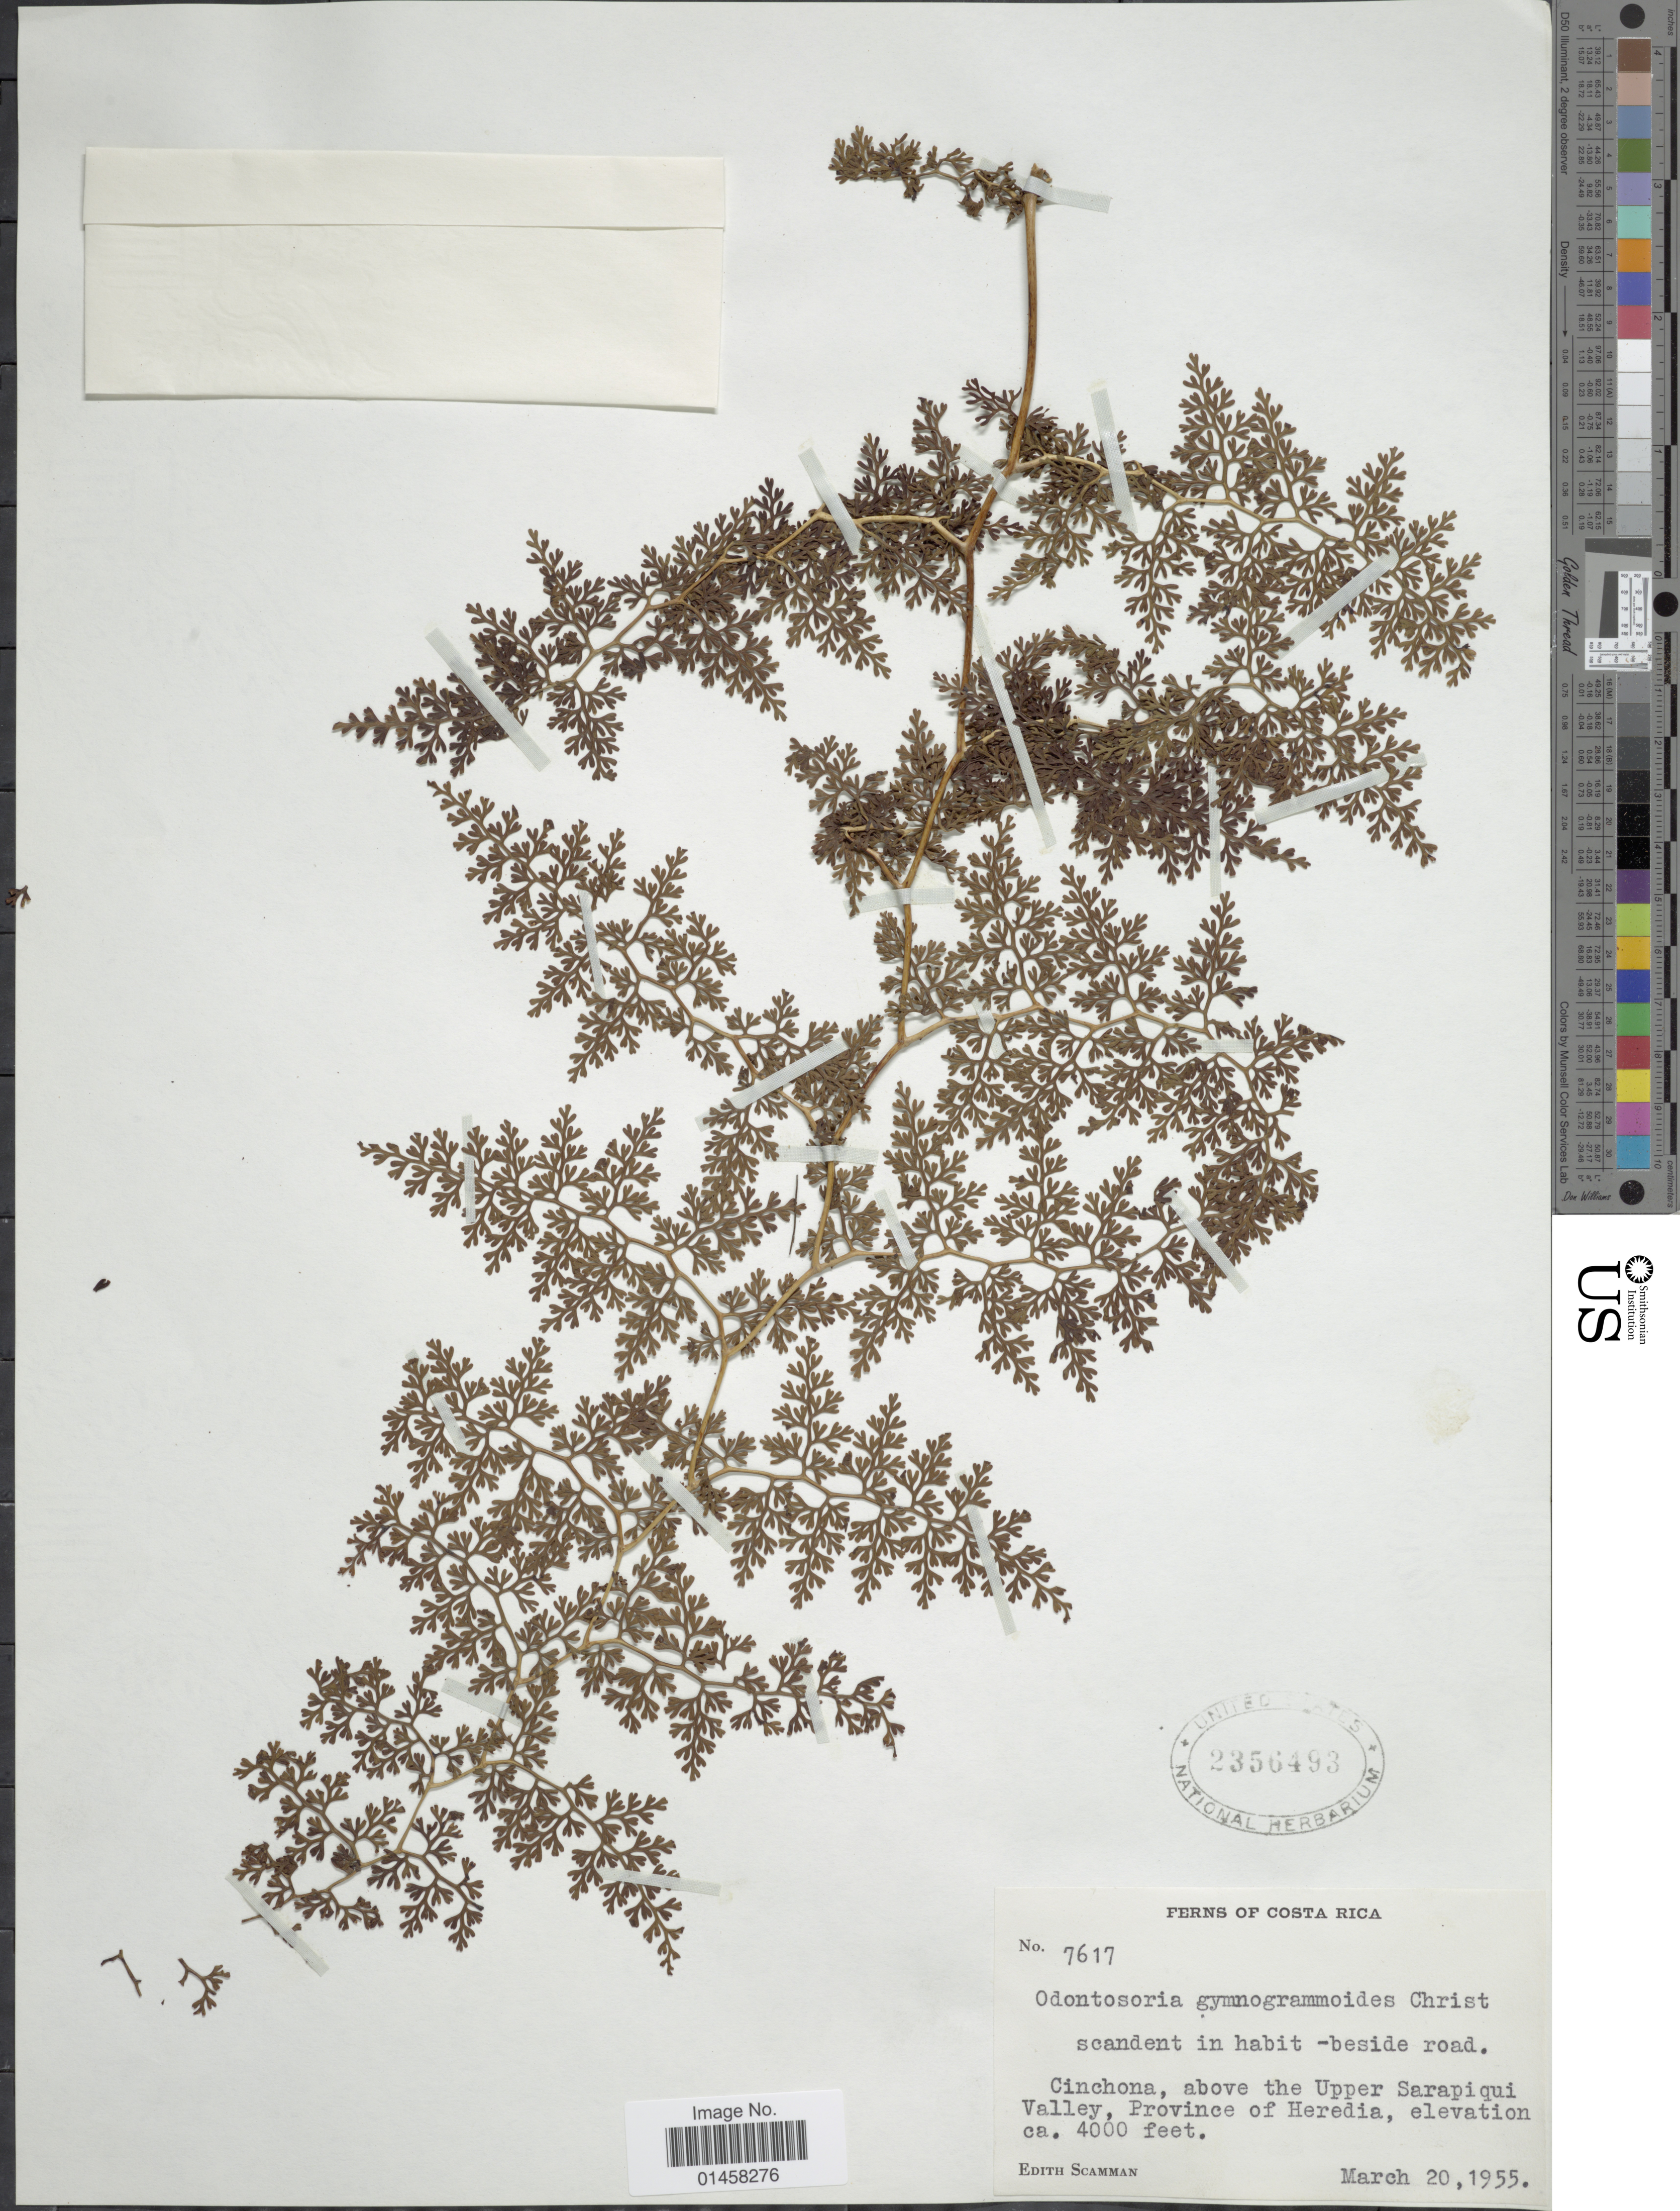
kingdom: Plantae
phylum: Tracheophyta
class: Polypodiopsida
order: Polypodiales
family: Lindsaeaceae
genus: Odontosoria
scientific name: Odontosoria gymnogrammoides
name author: Christ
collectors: E. Scamman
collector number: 7617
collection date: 1955-03-20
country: Costa Rica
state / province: Heredia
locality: Cinchona, above the Upper Sarapiquí Valley, Province of Heredia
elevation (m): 1219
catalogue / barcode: US 2356493